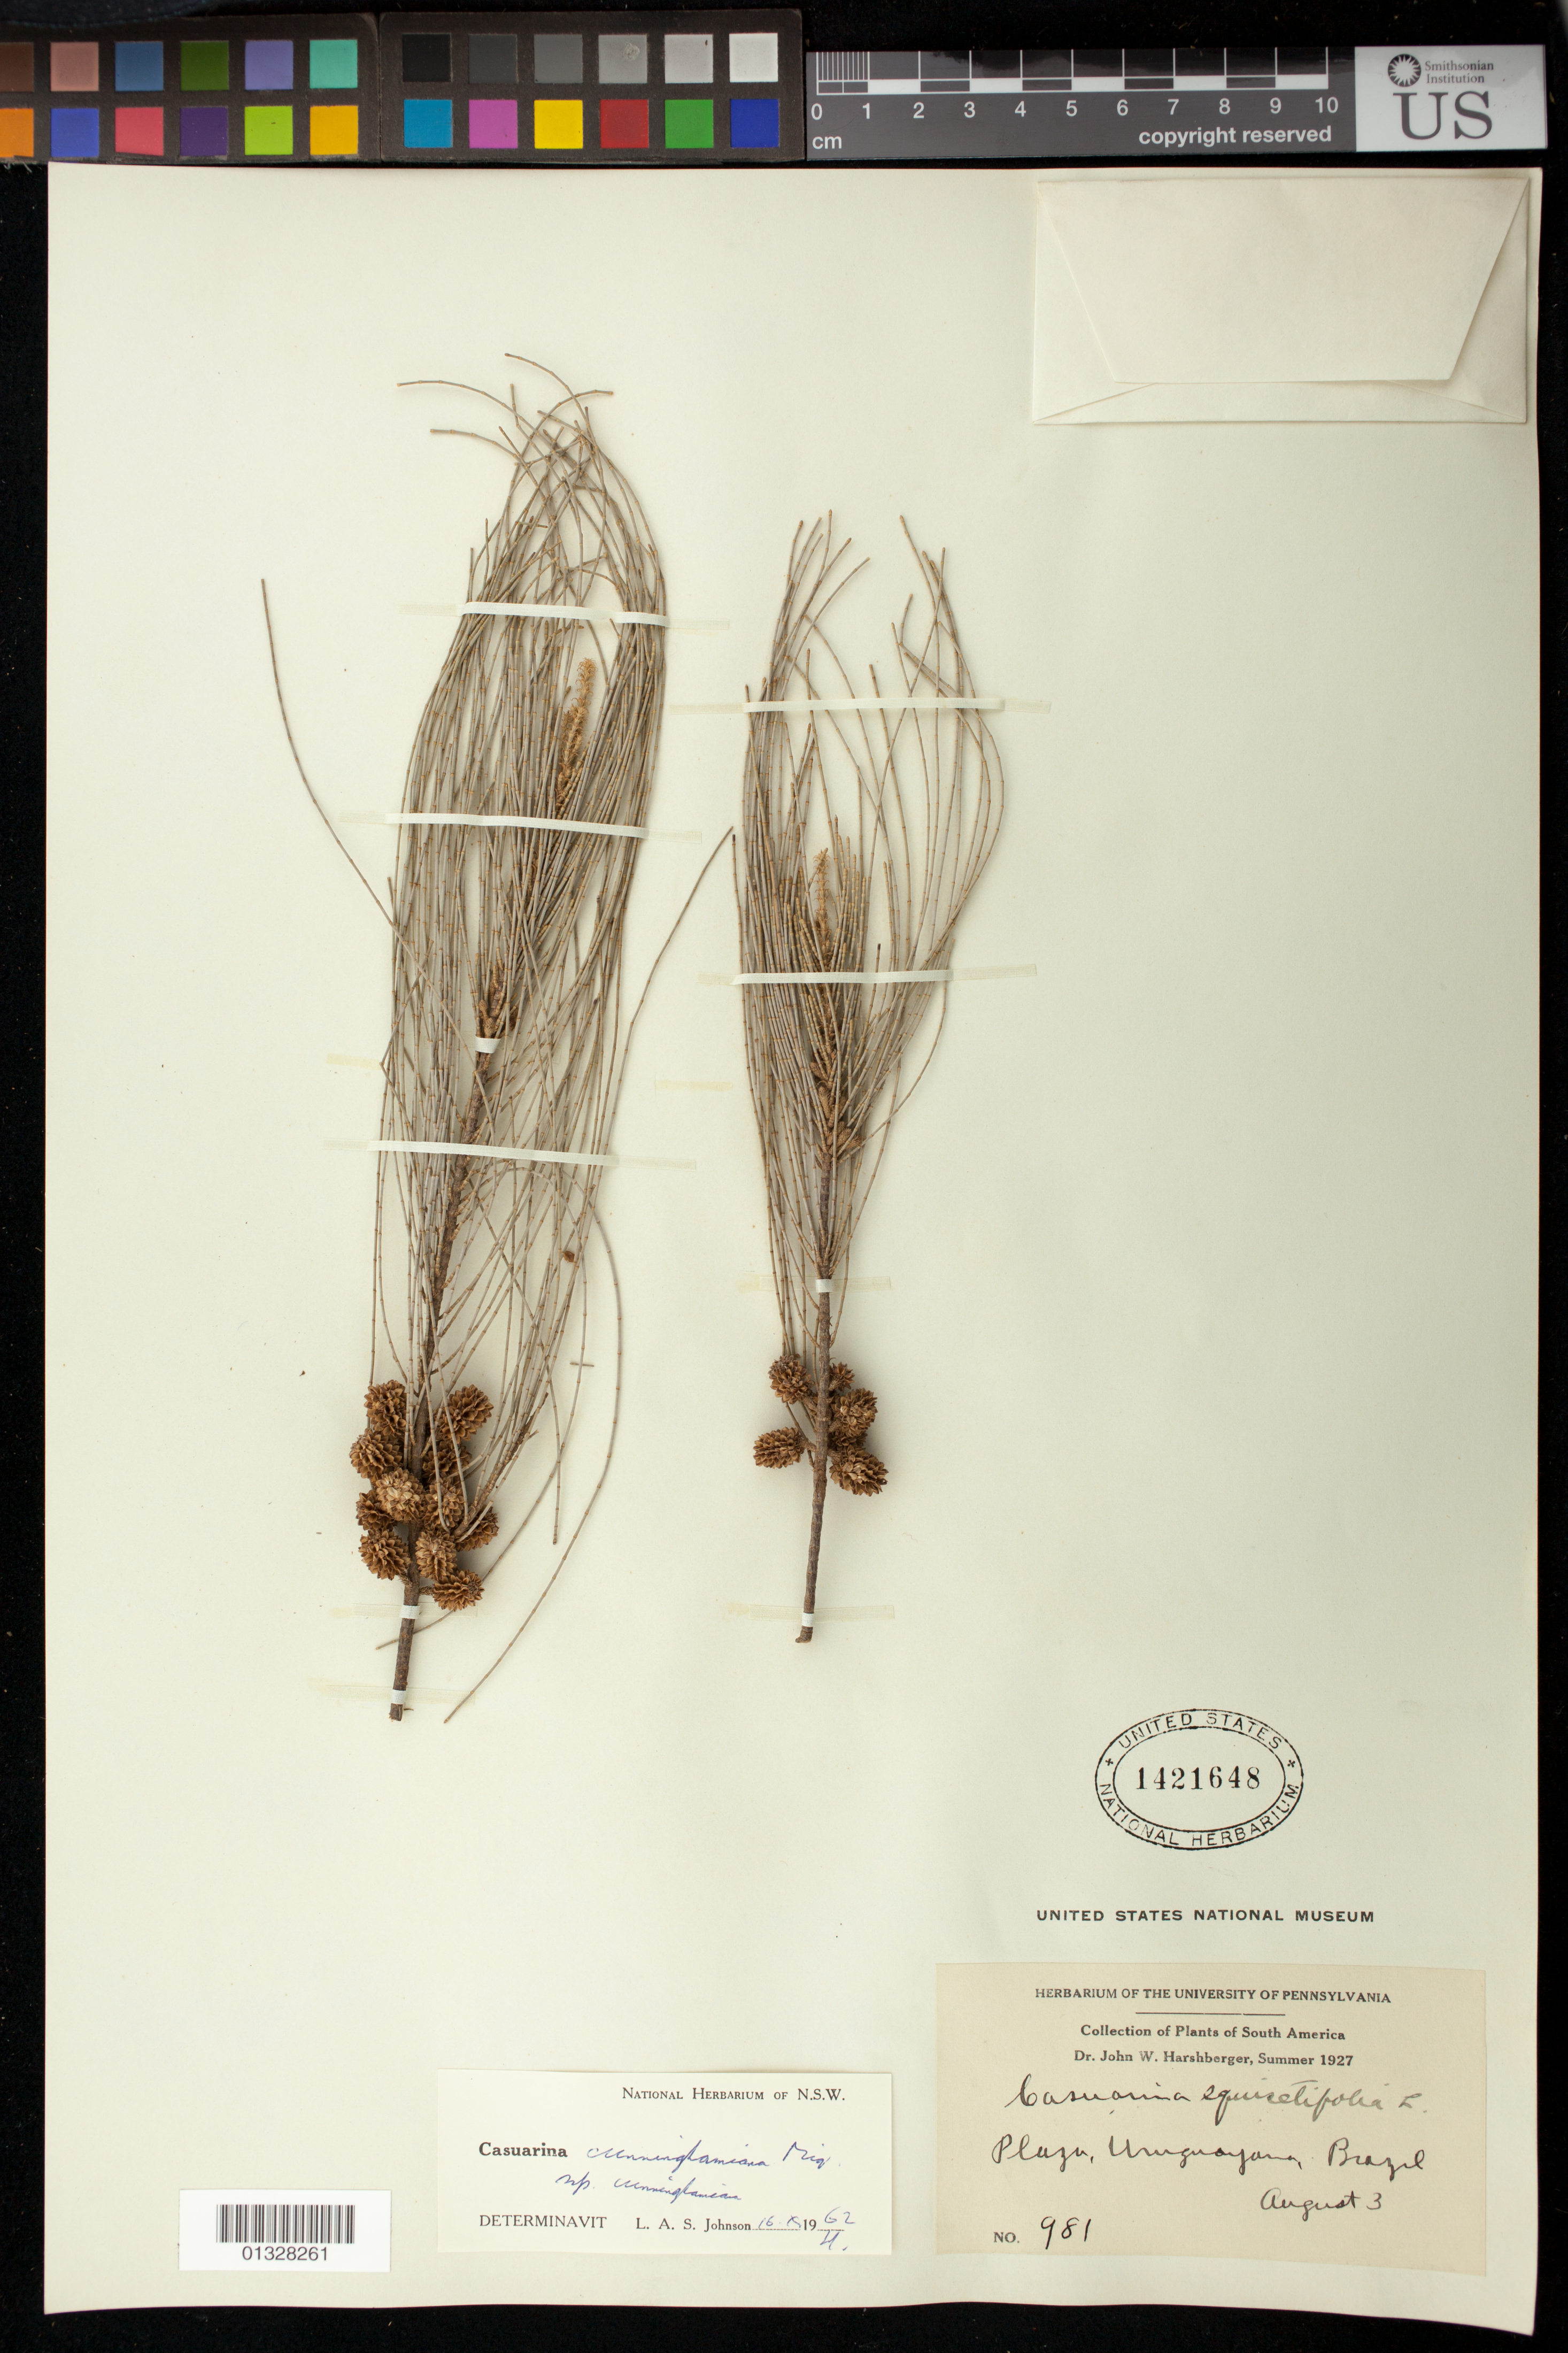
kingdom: Plantae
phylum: Tracheophyta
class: Magnoliopsida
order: Fagales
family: Casuarinaceae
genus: Casuarina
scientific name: Casuarina cunninghamiana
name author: Miq.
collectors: J. W. Harshberger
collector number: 981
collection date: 1927-08-03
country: Brazil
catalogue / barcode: US 1421648